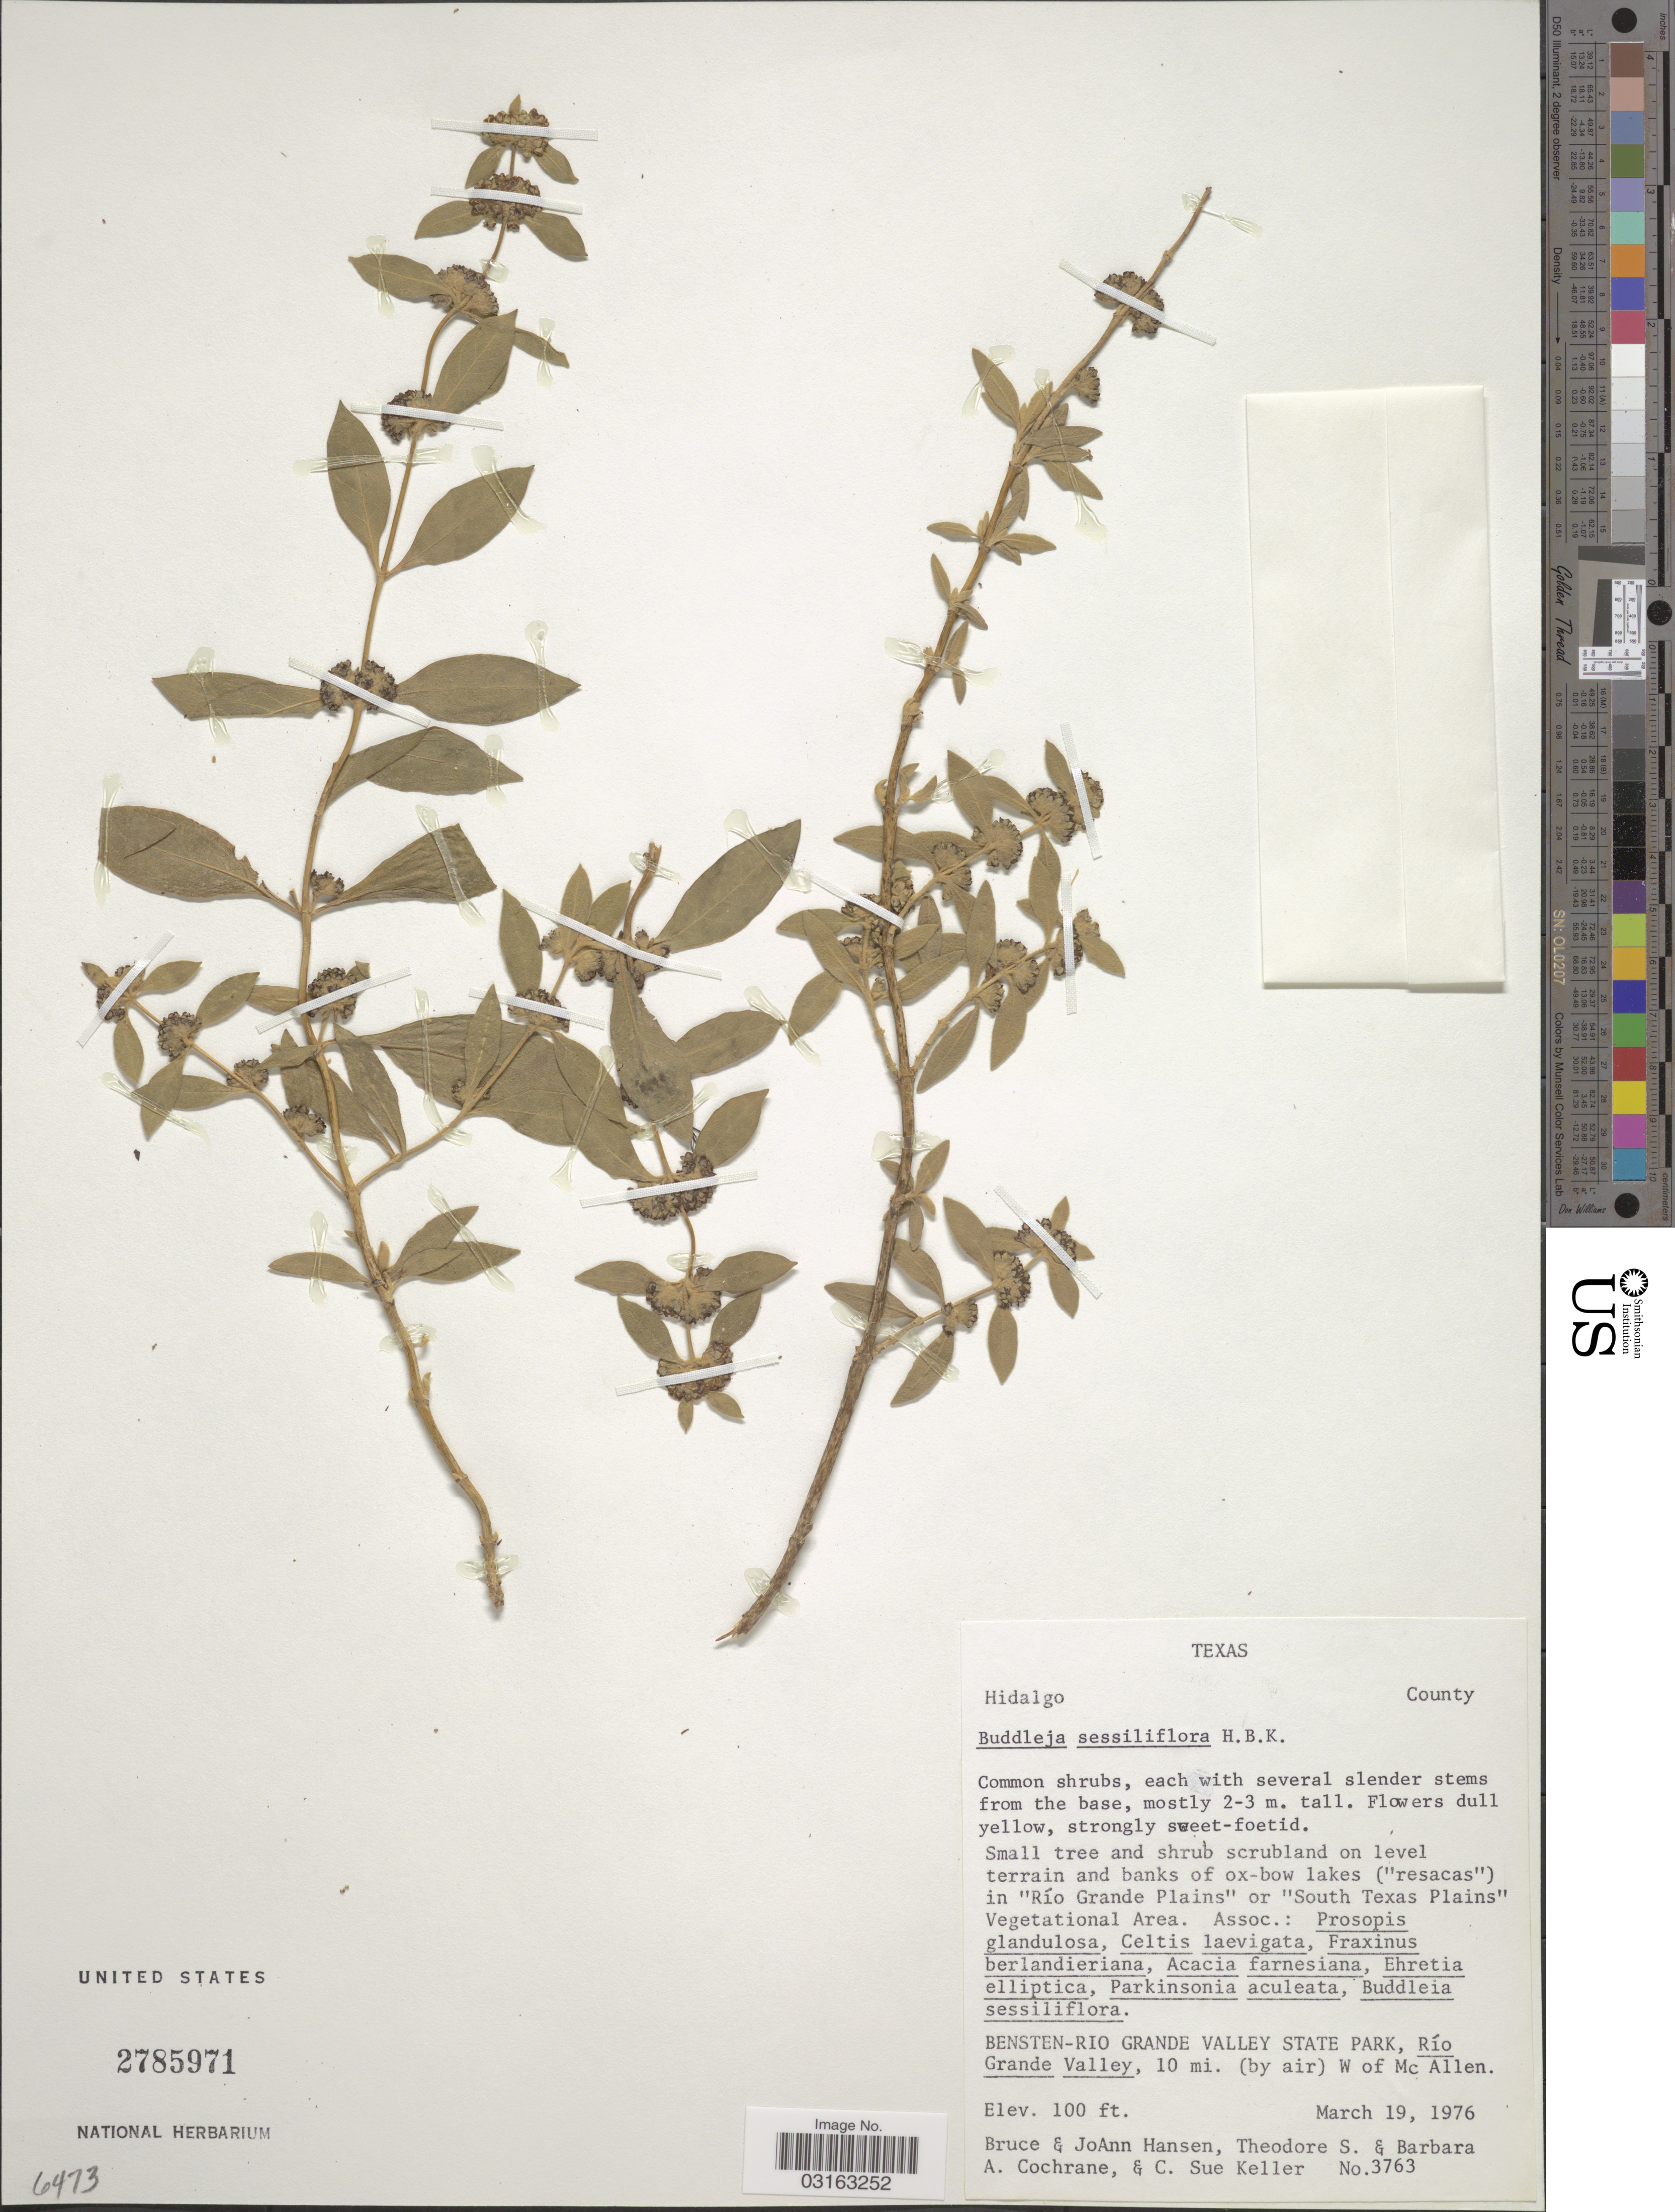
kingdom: Plantae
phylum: Tracheophyta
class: Magnoliopsida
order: Lamiales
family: Scrophulariaceae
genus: Buddleja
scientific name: Buddleja sessiliflora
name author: Kunth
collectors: B. Hansen, J. Hansen, T. S. Cochrane, B. Cochrane & C. Keller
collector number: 3763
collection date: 1976-03-19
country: United States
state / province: Texas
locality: Hidalgo County. On level terrain and banks of ox-bow lakes ("resacas") in "Río Grande Plains" or "South Texas Plains". Bensten-Rio Grande Valley State Park, Río Grande Valley, 10 mi. (by air) W of Mc Allen.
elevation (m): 30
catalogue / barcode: US 2785971